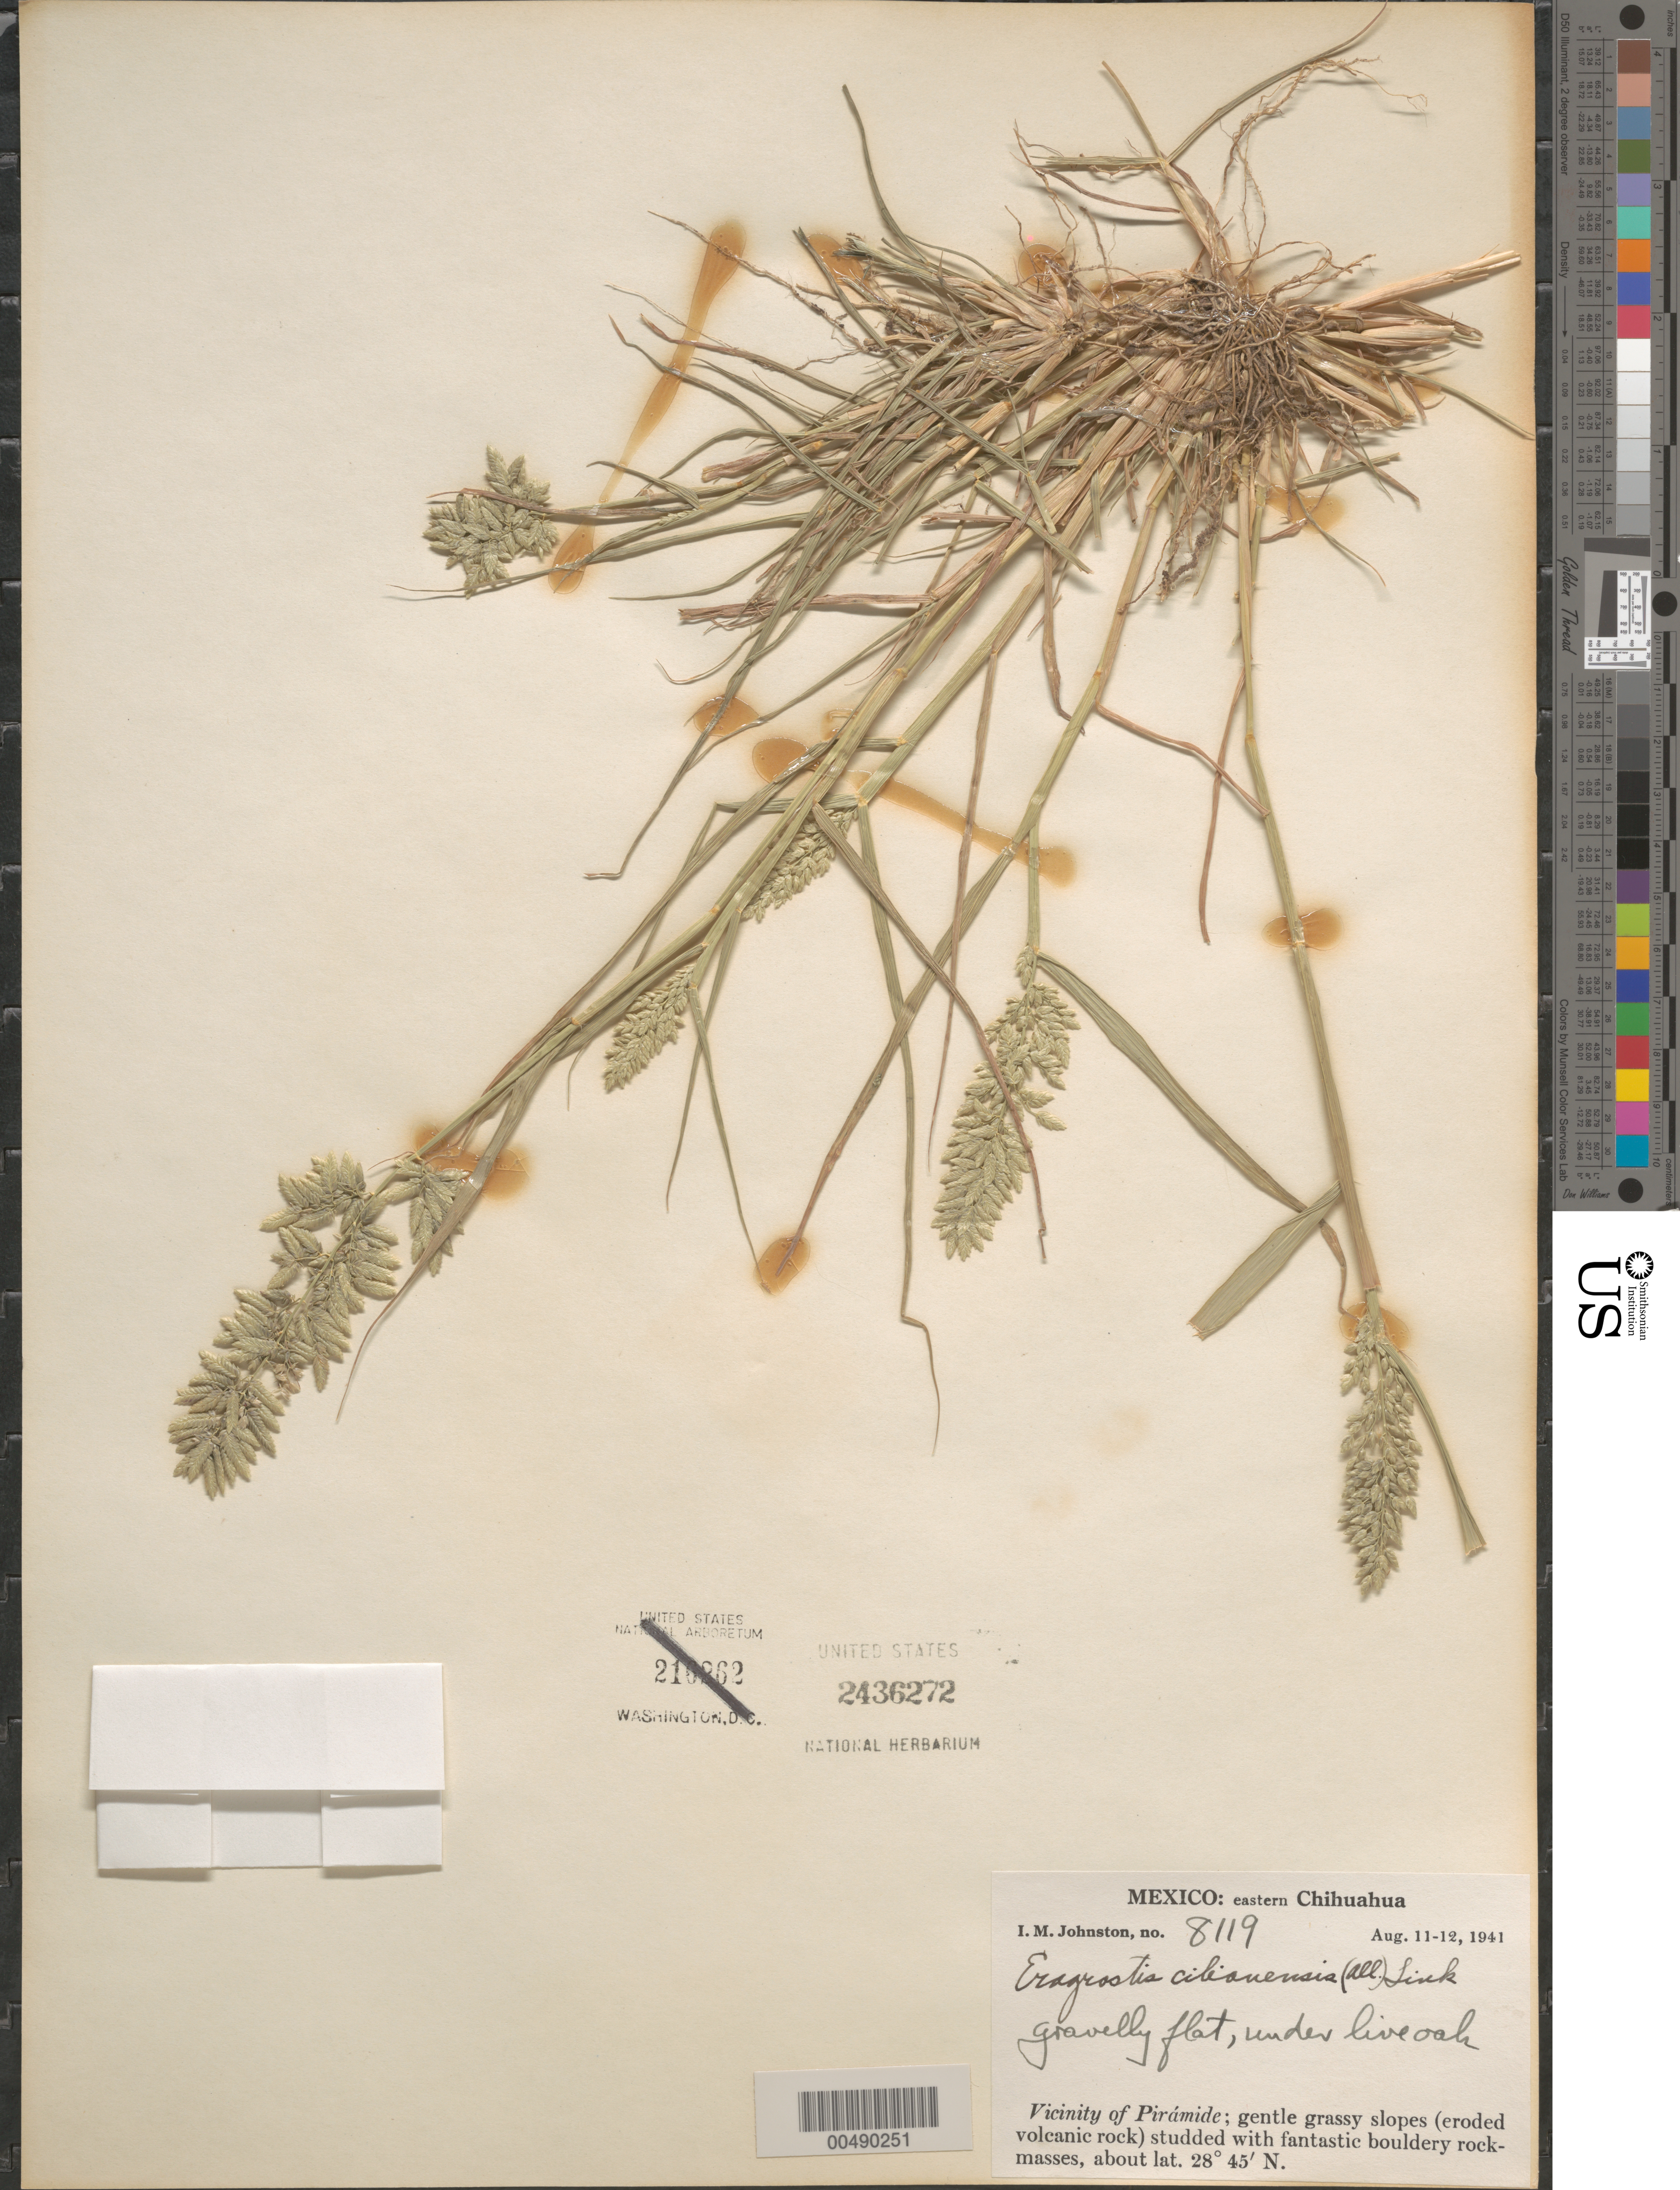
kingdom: Plantae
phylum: Tracheophyta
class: Liliopsida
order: Poales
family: Poaceae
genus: Eragrostis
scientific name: Eragrostis cilianensis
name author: (Bellardi) Vignolo ex Janch.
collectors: I.M. Johnston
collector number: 8119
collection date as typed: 11 Aug 1941 to 12 Aug 1941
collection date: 1941-08-11/1941-08-12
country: Mexico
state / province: Chihuahua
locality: E Chihuahua, vicinity of Pirámide (lat/long recorded as: lat=28:45:0:N long=:::W)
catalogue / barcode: US 2436272